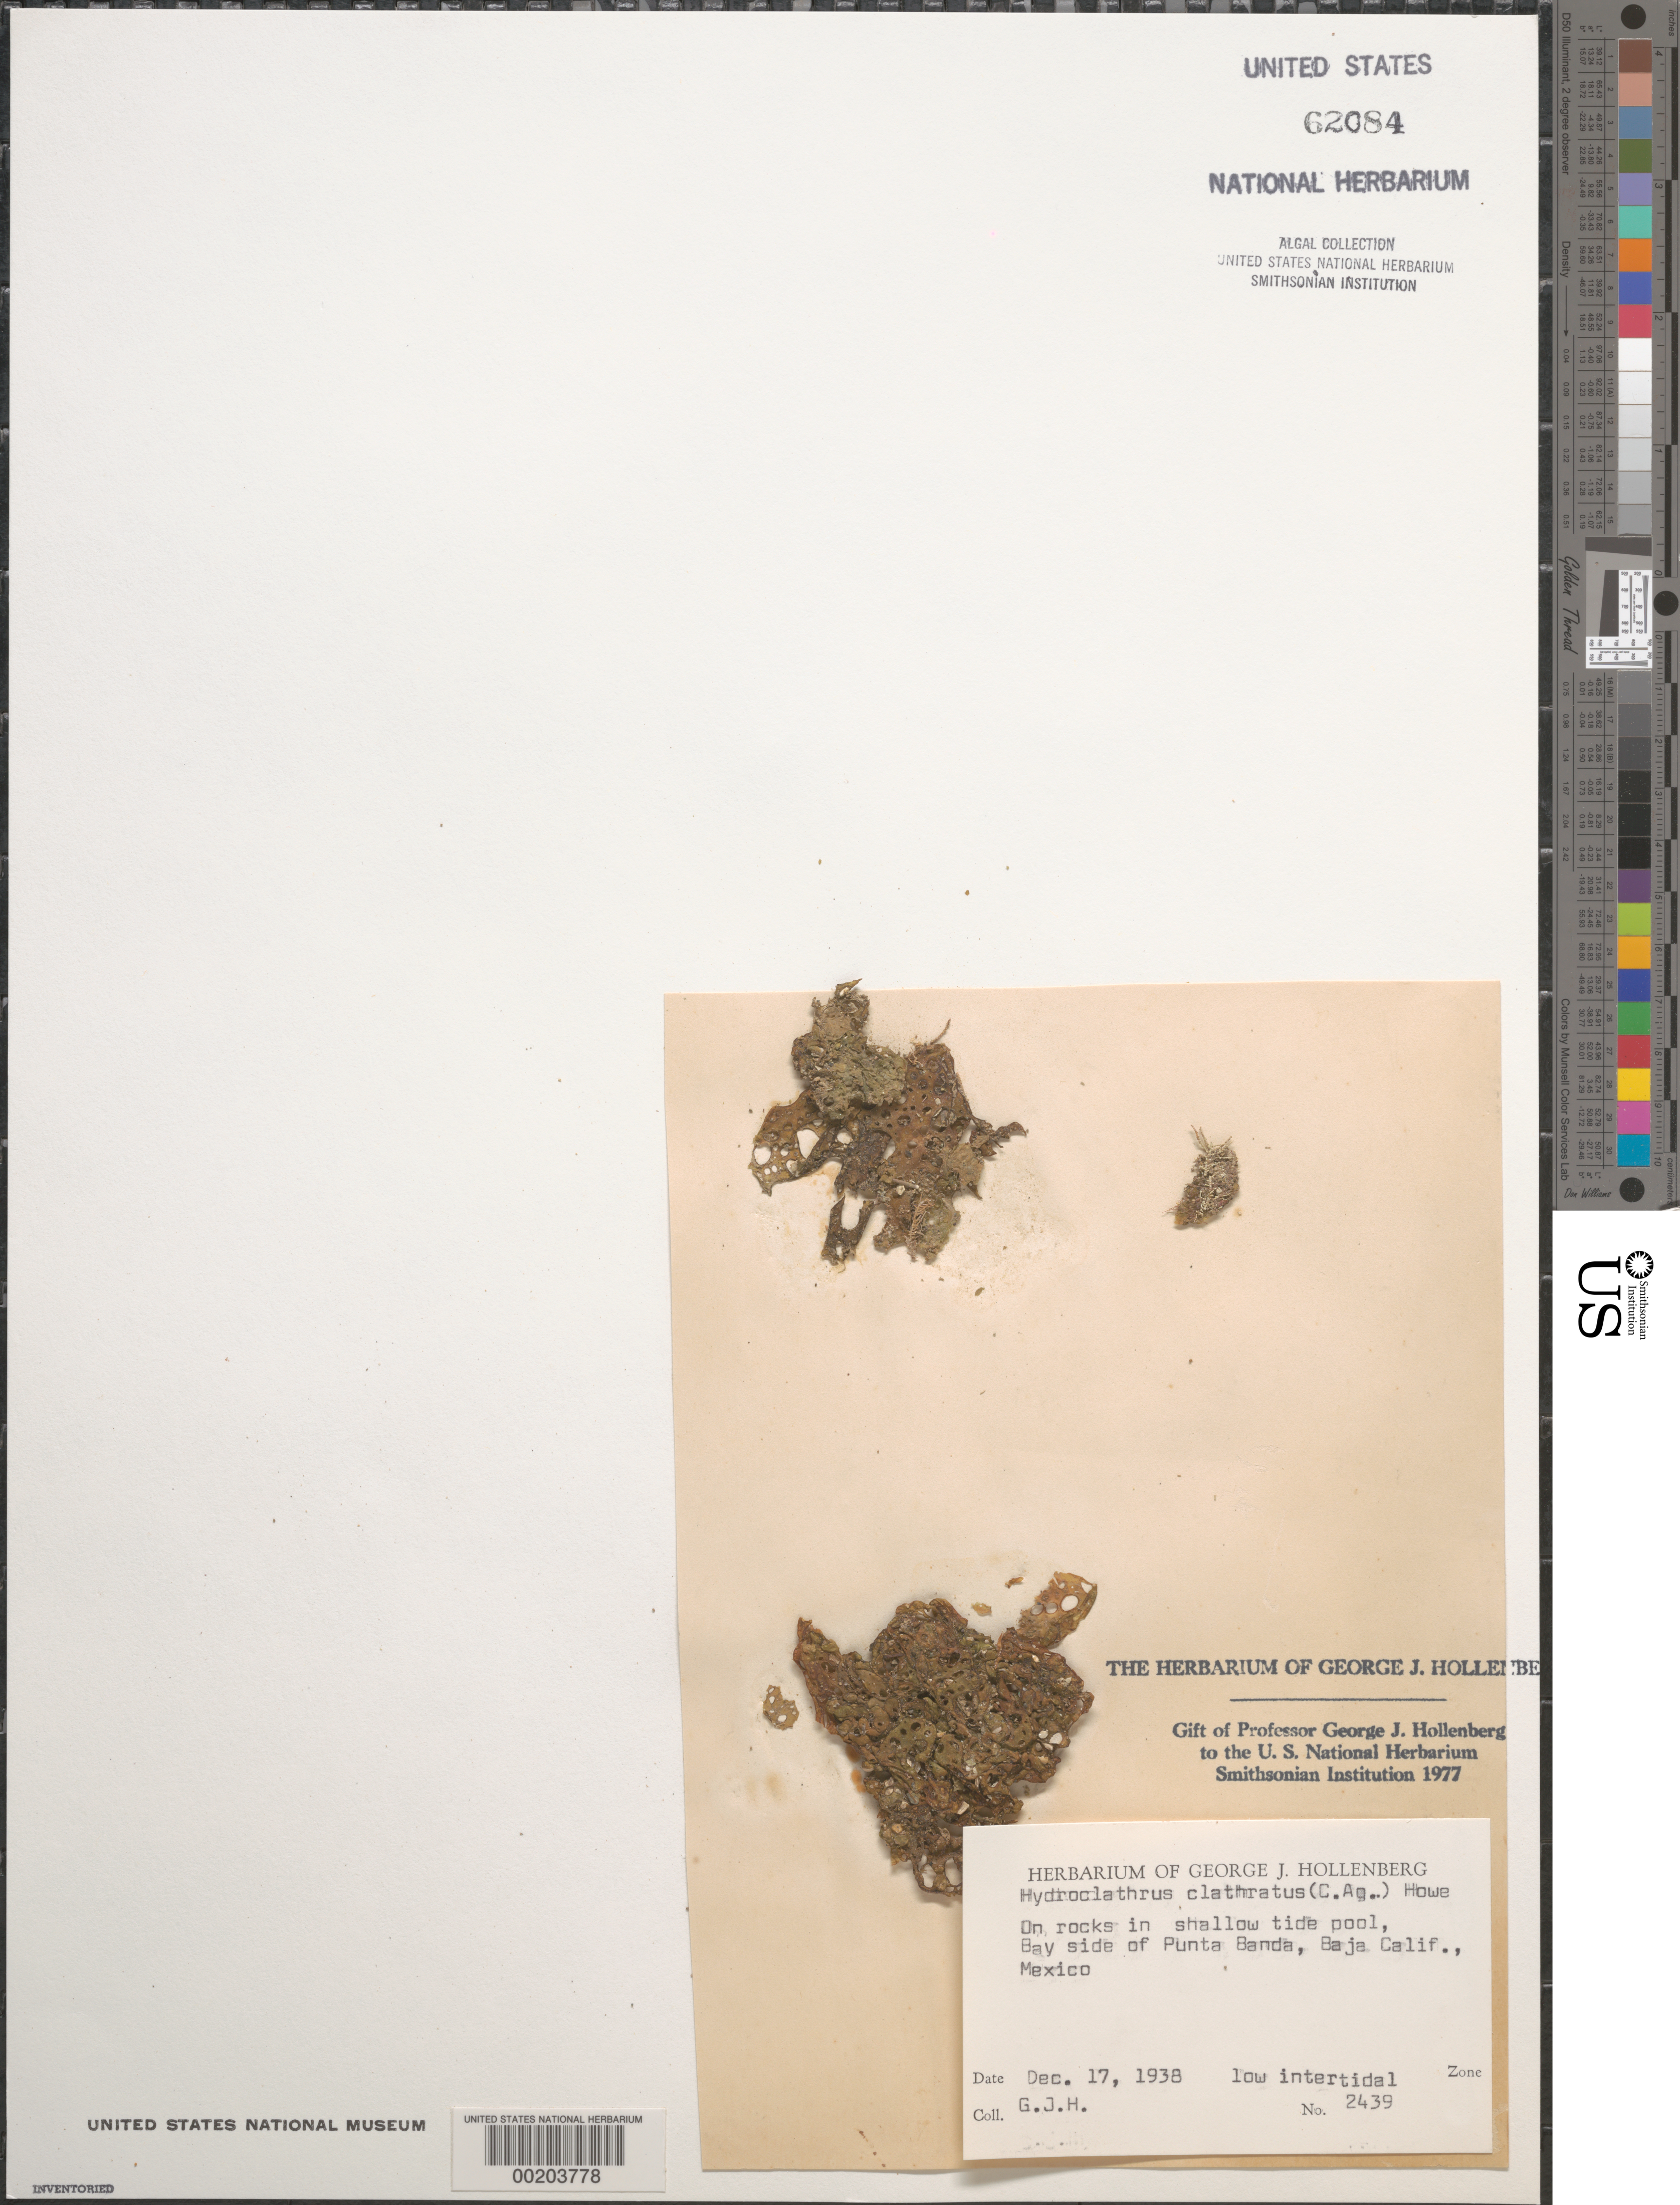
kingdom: Chromista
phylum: Ochrophyta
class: Phaeophyceae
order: Scytosiphonales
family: Scytosiphonaceae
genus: Hydroclathrus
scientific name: Hydroclathrus clathratus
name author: (C. Agardh) M. Howe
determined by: Hollenberg, George J.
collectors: G. Hollenberg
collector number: EYD 2439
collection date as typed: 17 Dec 1938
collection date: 1938-12-17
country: Mexico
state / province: Baja California Norte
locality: Bay side of Punta Banda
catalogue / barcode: US 62084